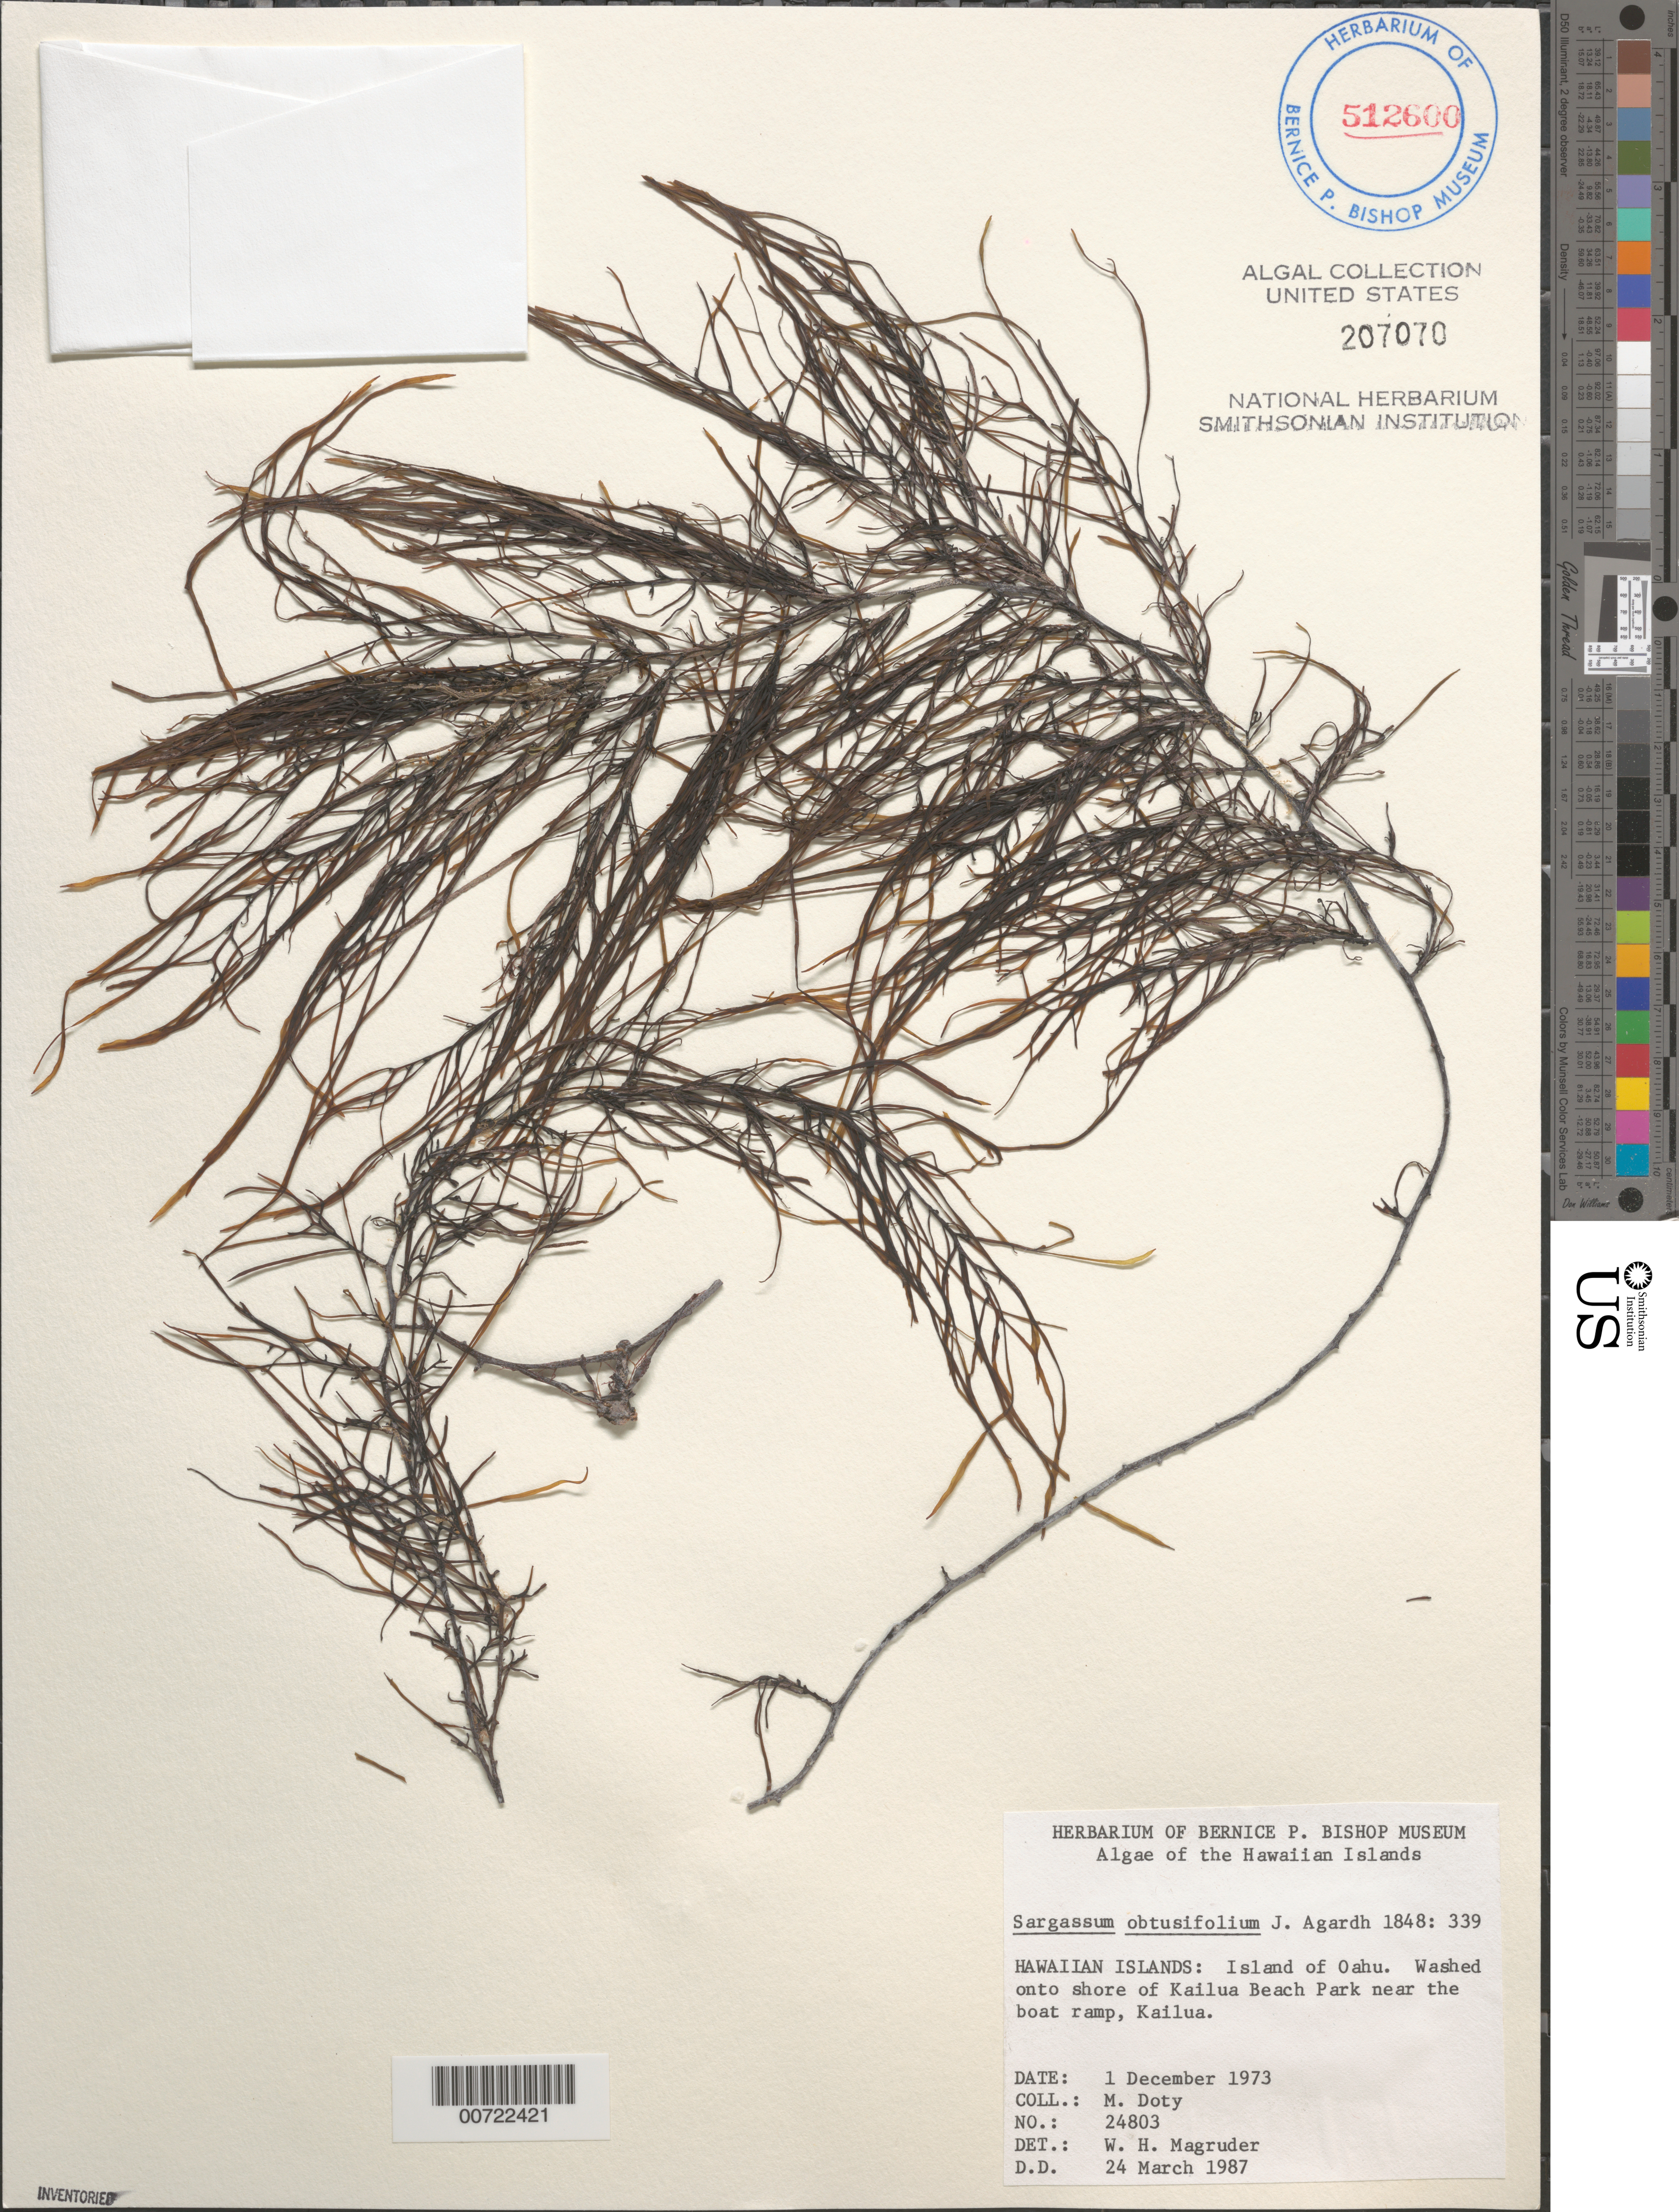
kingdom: Chromista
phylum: Ochrophyta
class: Phaeophyceae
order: Fucales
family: Sargassaceae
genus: Sargassum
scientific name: Sargassum obtusifolium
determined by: Magruder, W. H.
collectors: M. S. Doty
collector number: MSD 24803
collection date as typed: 01 Dec 1973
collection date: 1973-12-01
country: United States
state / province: Hawaii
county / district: Honolulu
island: Oahu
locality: Kailua, Kailua Beach Park near boat ramp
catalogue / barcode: US 207070